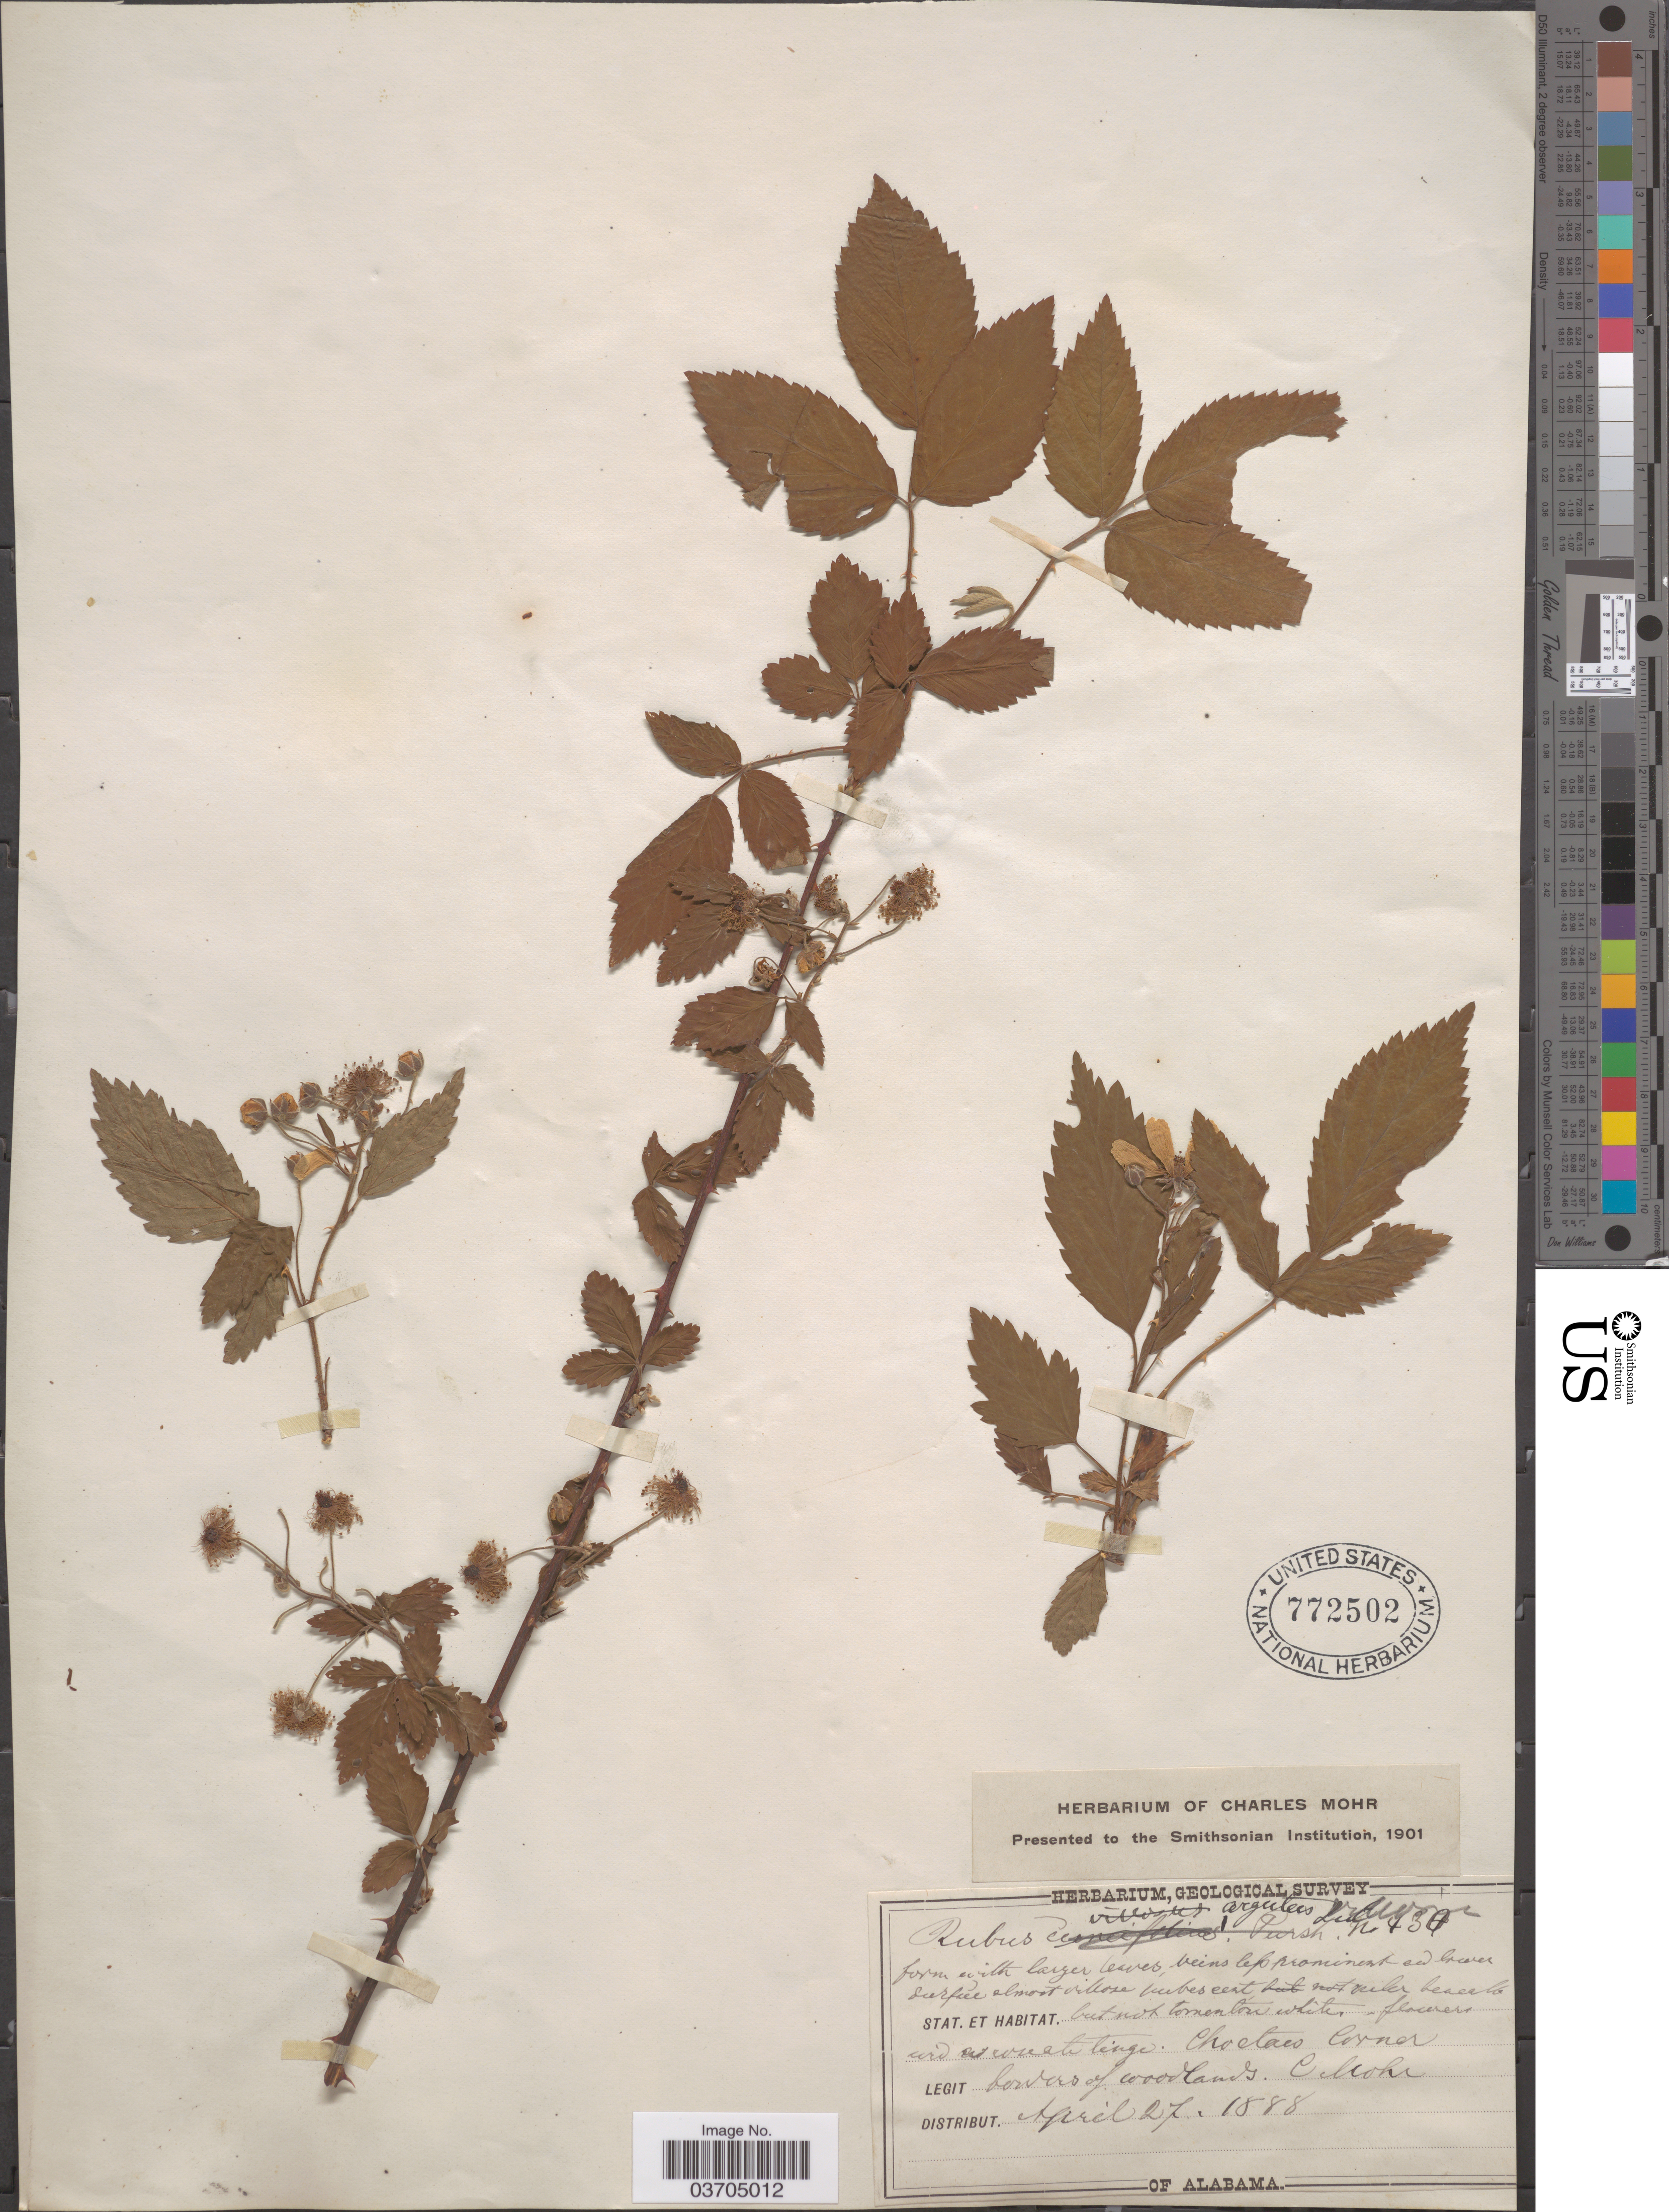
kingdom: Plantae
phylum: Tracheophyta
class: Magnoliopsida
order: Rosales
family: Rosaceae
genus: Rubus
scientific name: Rubus floridus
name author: Tratt.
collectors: Mohr, C. T. (herbarium)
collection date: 1888-04-27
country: United States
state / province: Alabama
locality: Choctaw Corner.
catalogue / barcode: US 772502